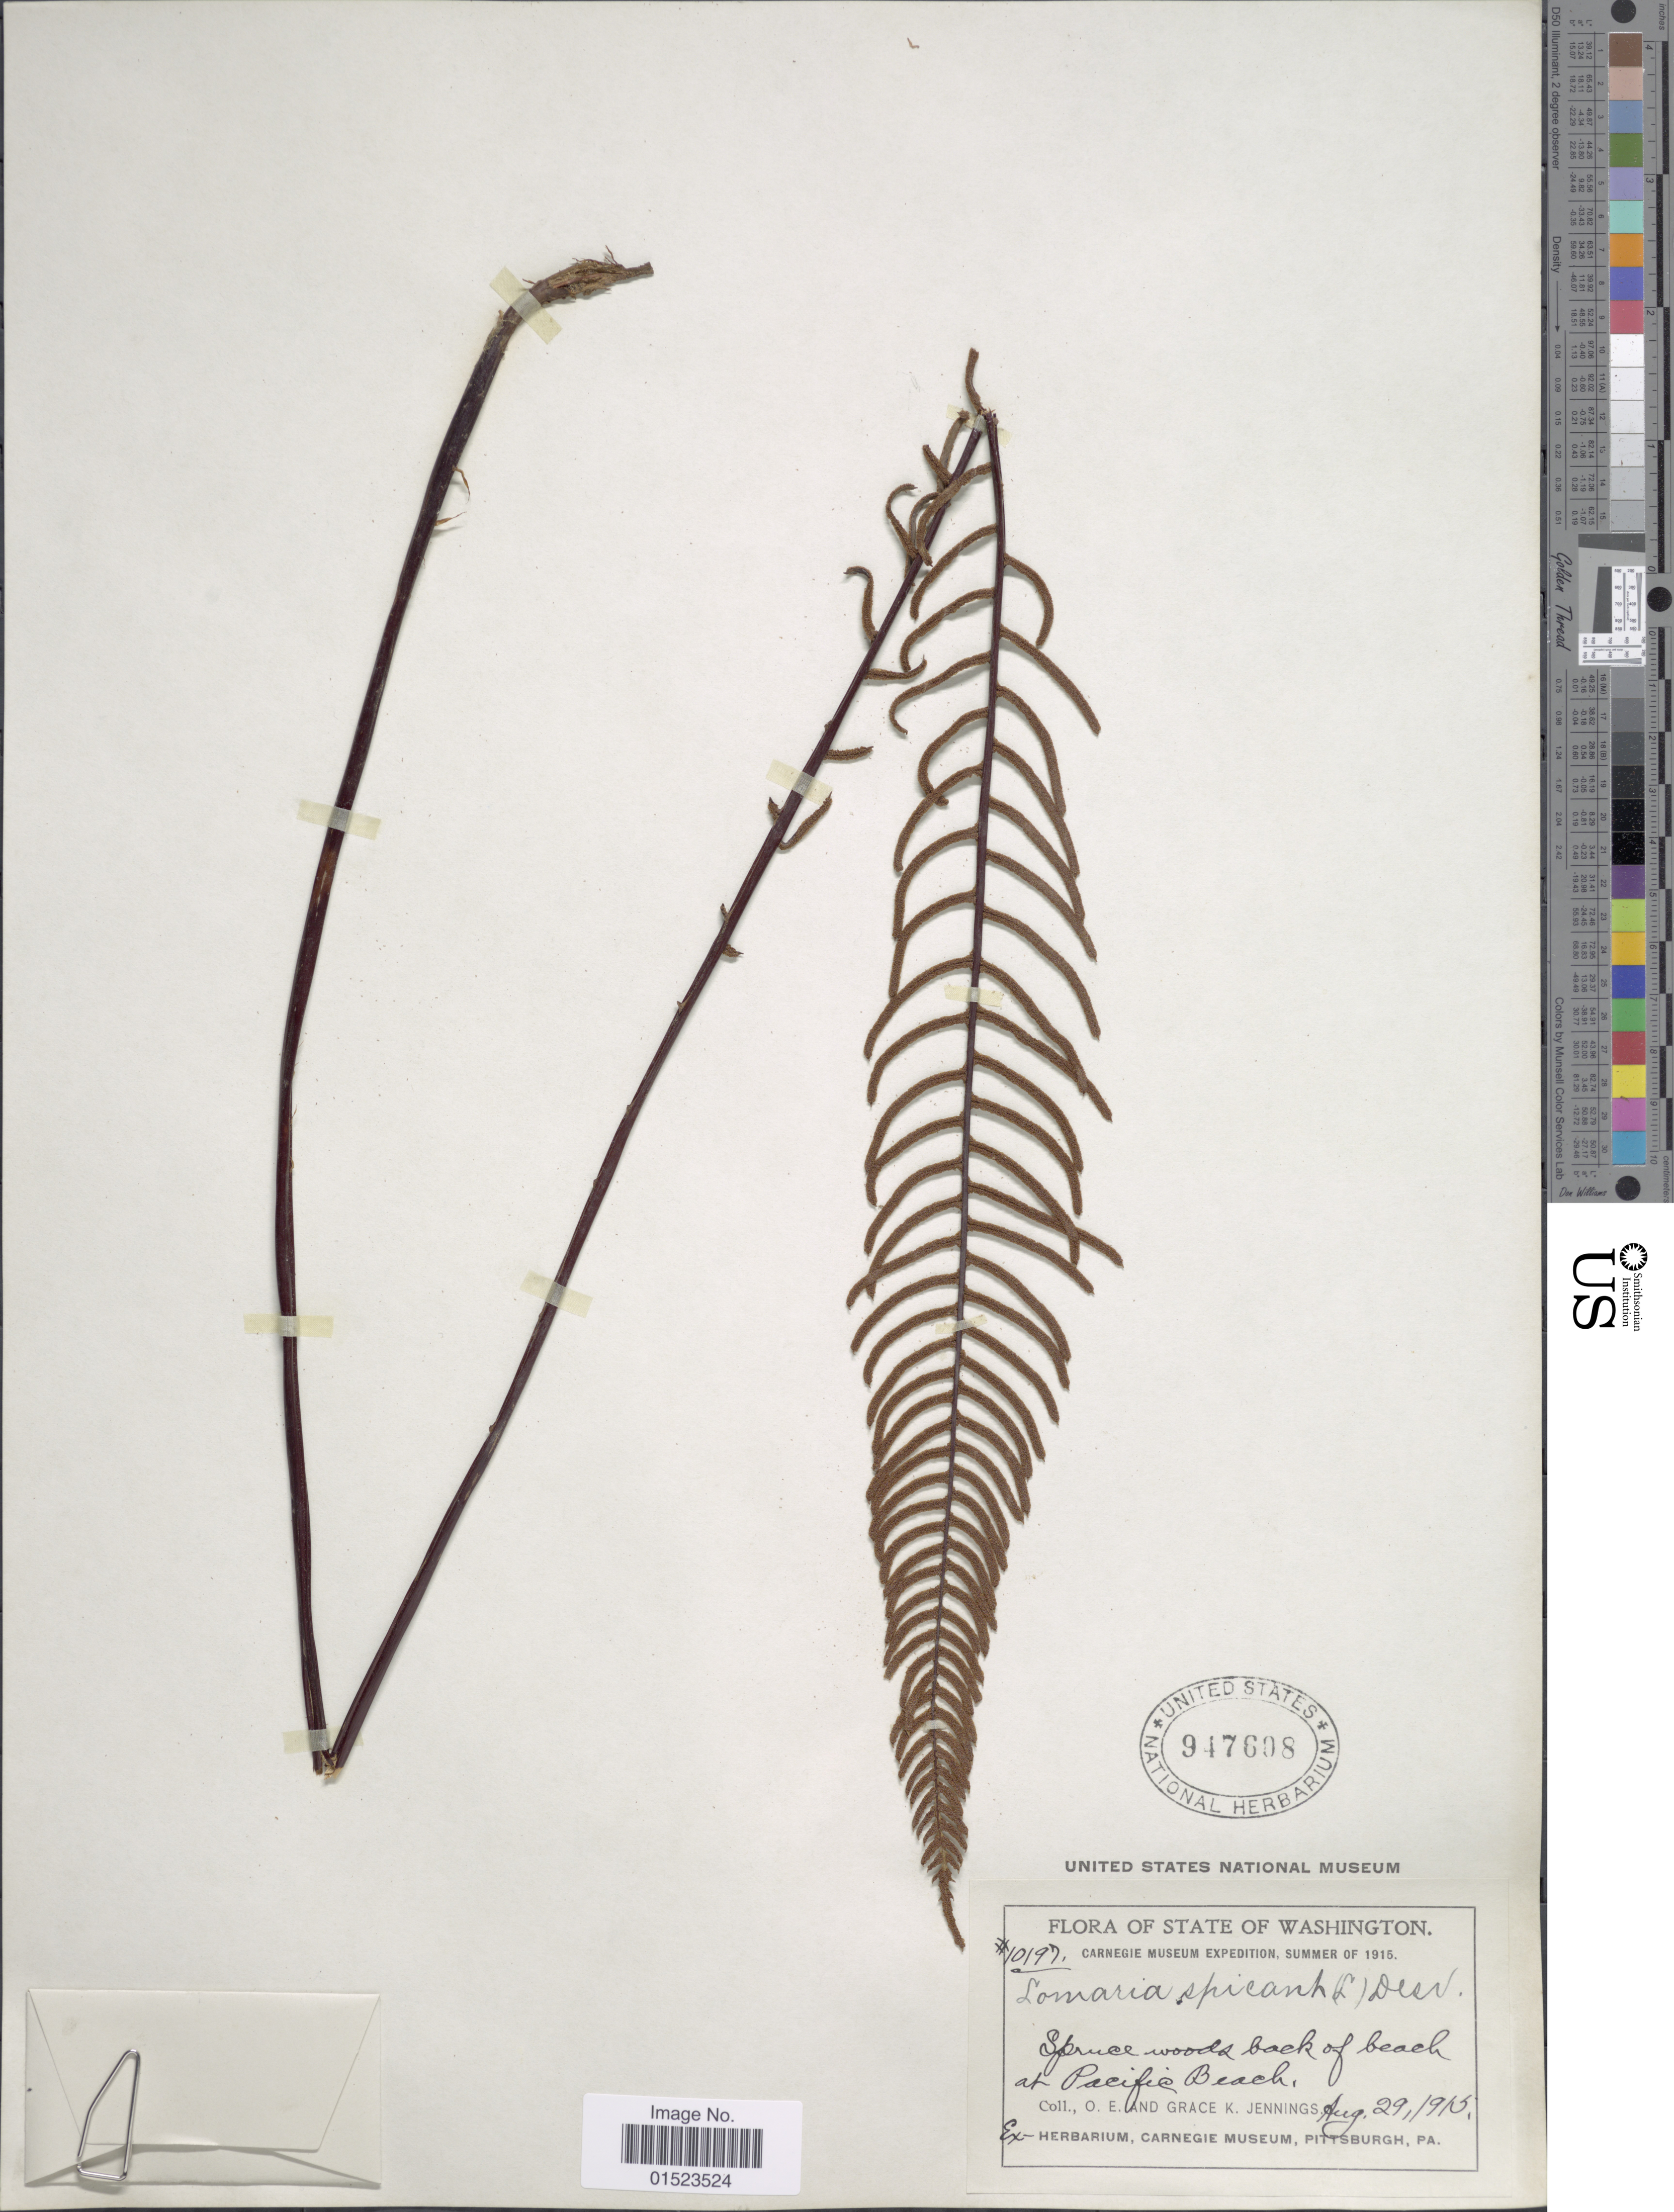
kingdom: Plantae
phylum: Tracheophyta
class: Polypodiopsida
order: Polypodiales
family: Blechnaceae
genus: Blechnum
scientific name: Blechnum spicant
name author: (L.) Sm.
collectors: O. E. Jennings & G. K. Jennings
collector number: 10197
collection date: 1915-08-29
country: United States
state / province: Washington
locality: Spruce woods back of beach at Pacific Beach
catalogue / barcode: US 9407608